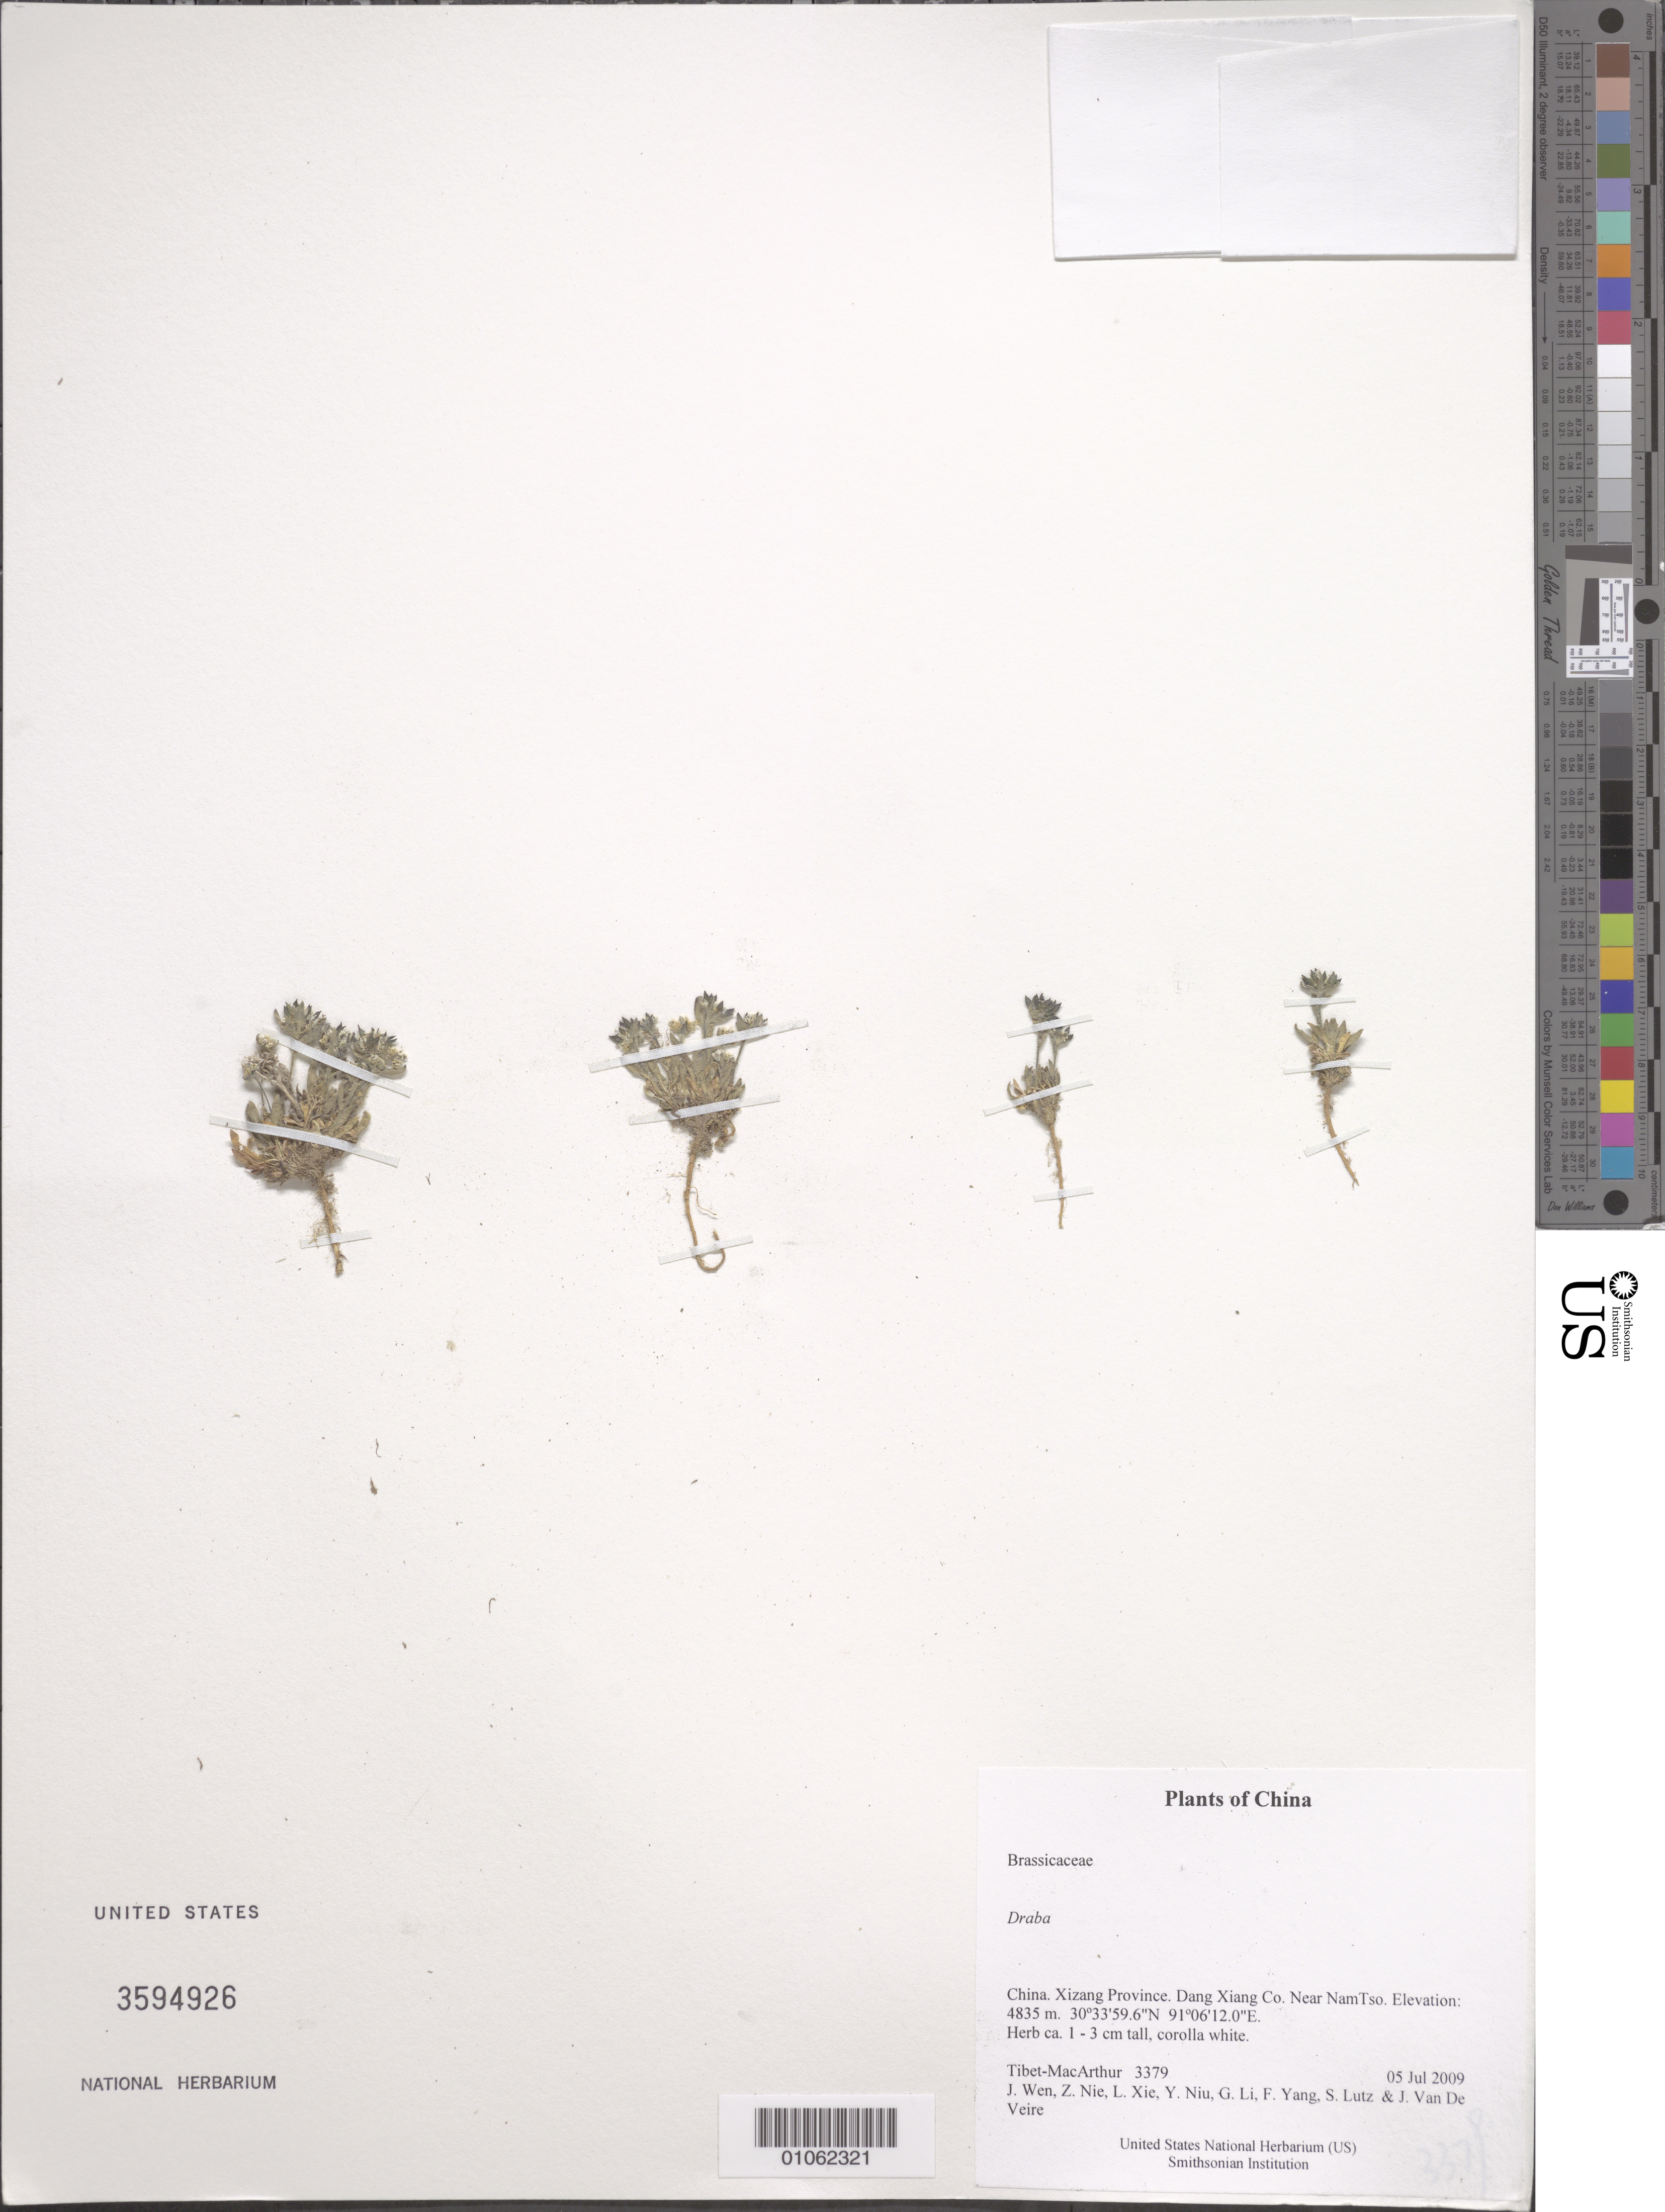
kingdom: Plantae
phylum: Tracheophyta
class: Magnoliopsida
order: Brassicales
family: Brassicaceae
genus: Draba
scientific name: Draba sp.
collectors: Tibet-MacArthur, J. Wen, Z. Nie, L. Xie, Y. Niu, G. Li, F. Yang, S. Lutz & J. Van De Veire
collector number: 3379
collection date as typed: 05 Jul 2009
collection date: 2009-07-05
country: China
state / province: Xizang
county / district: Dang Xiang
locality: Near NamTso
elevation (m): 4835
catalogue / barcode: US 3594926